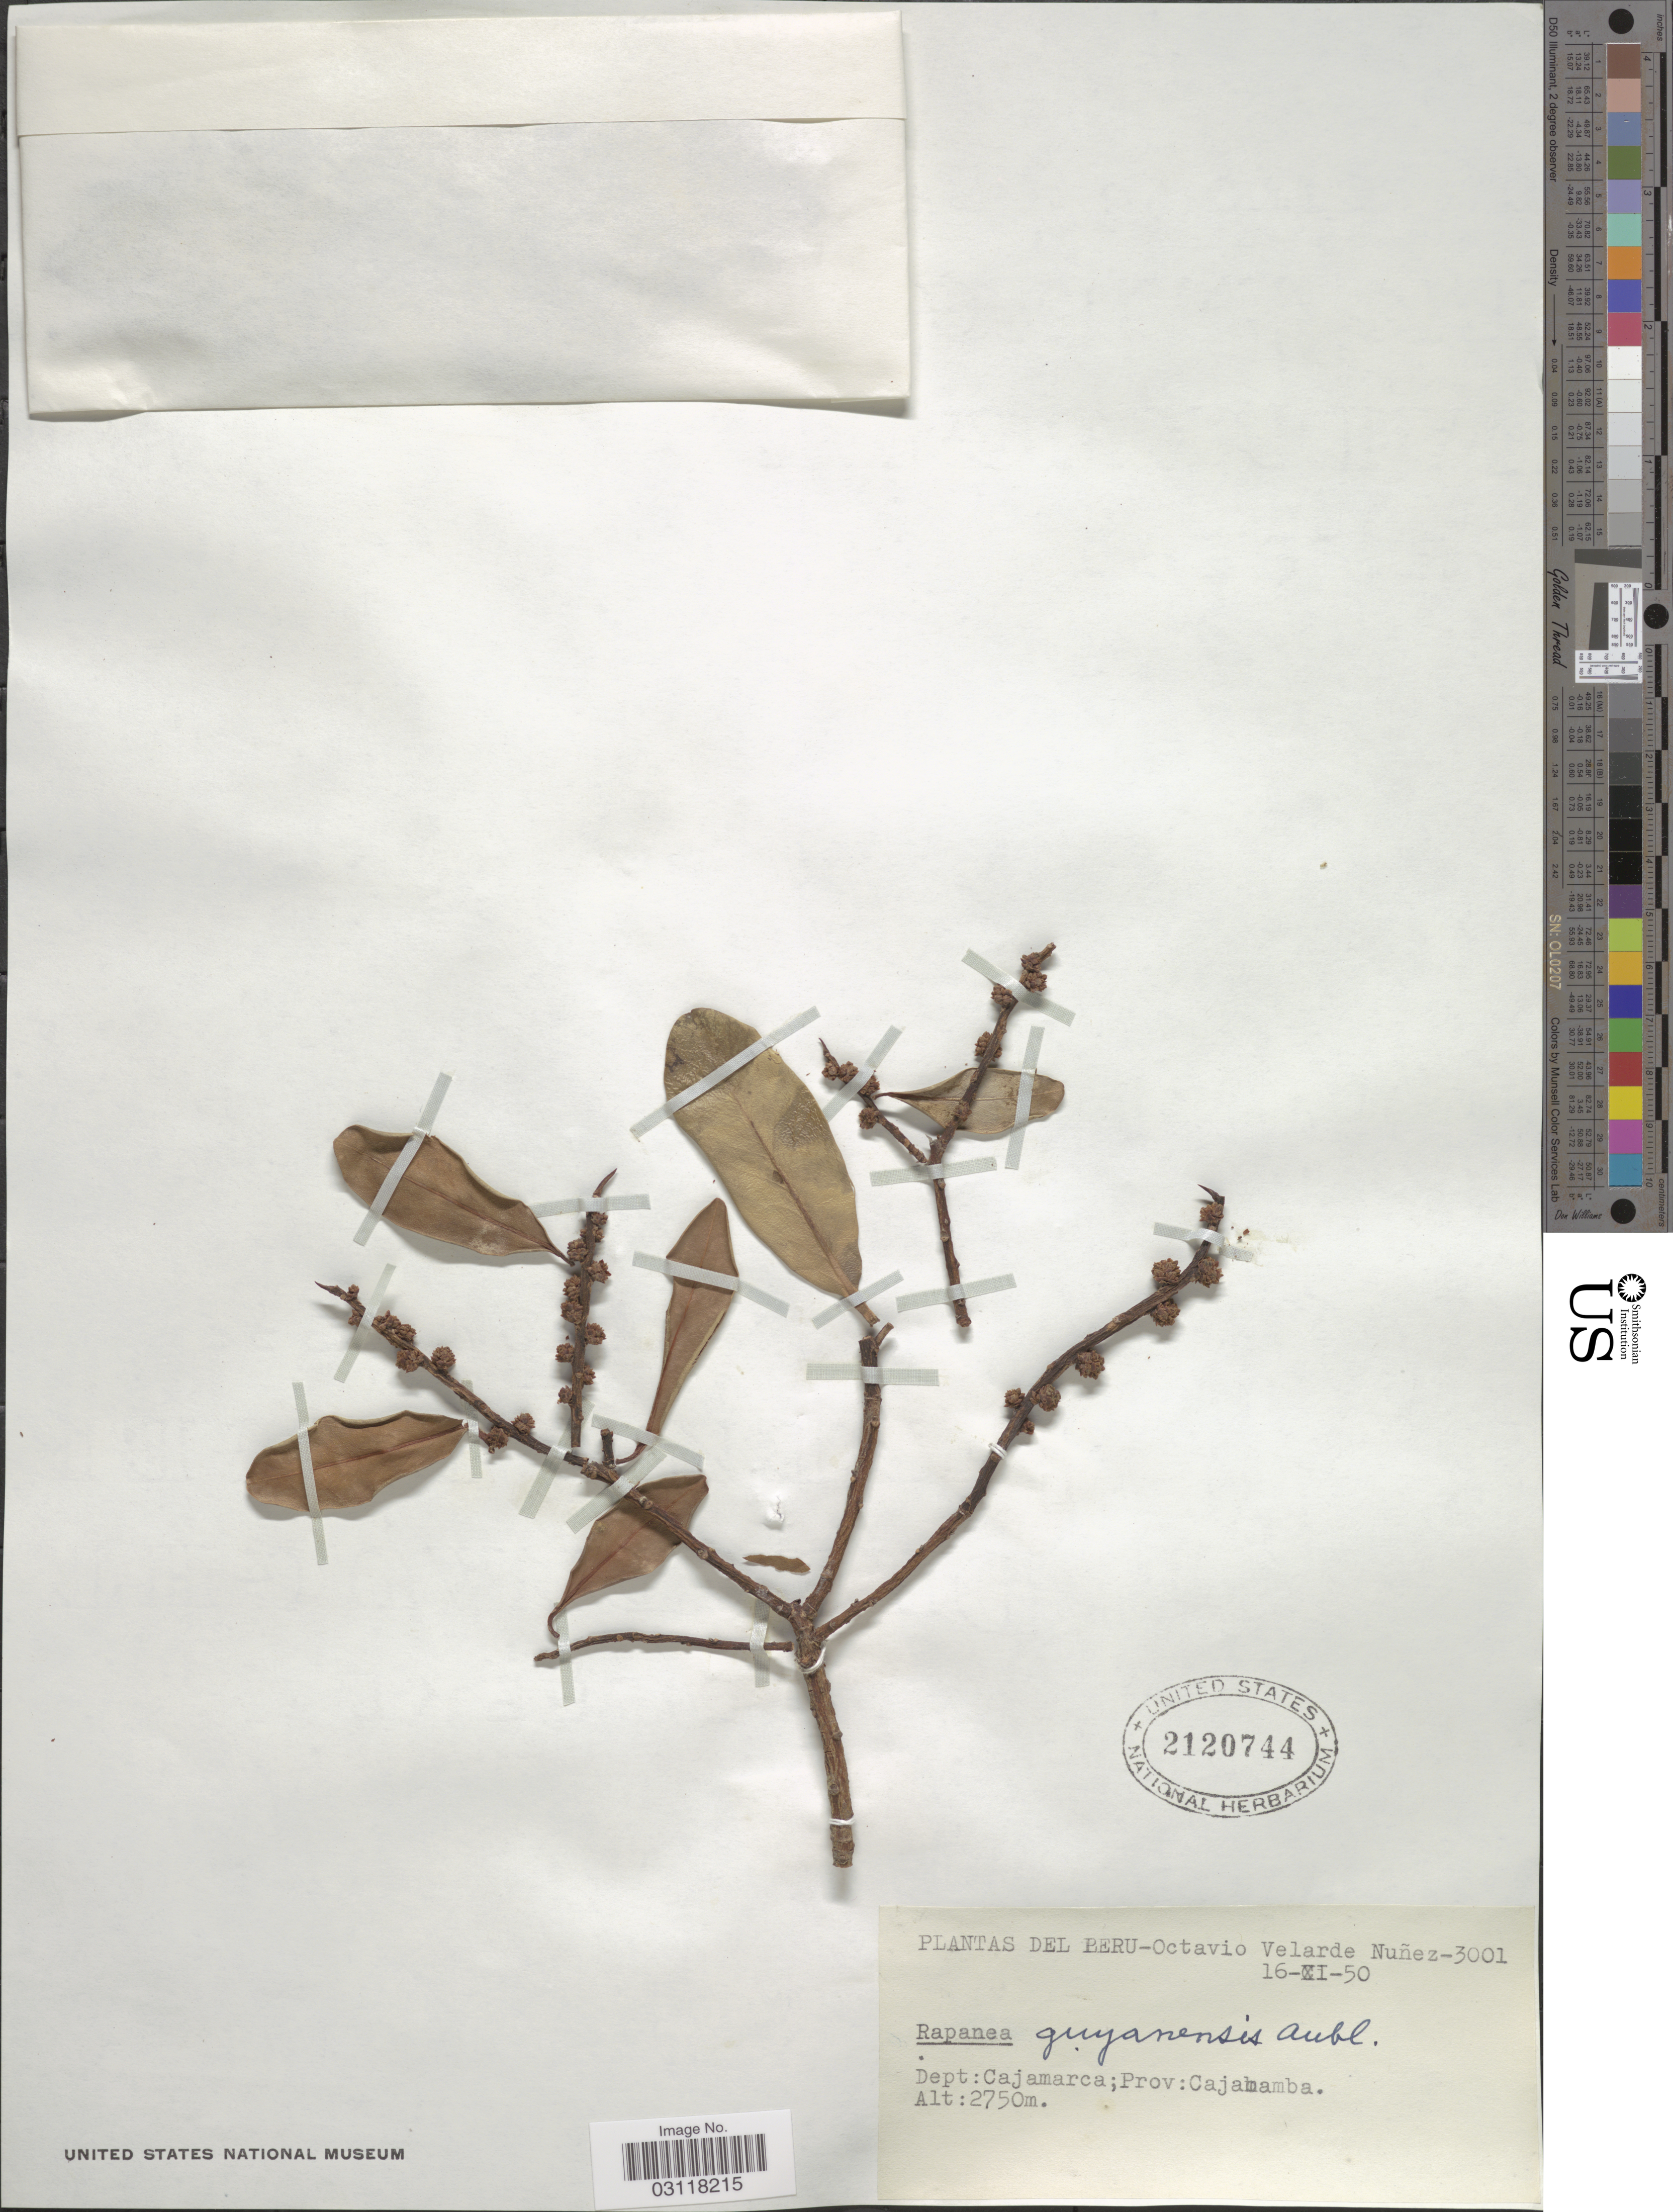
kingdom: Plantae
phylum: Tracheophyta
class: Magnoliopsida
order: Ericales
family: Primulaceae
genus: Rapanea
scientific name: Rapanea guianensis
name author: Aubl.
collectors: O. Velarde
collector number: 3001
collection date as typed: Transcribed d/m/y: 16/11/50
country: Peru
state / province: Cajamarca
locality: Dept: Cajamarca; Prov: Cajabamba.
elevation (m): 2750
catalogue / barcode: US 2120744